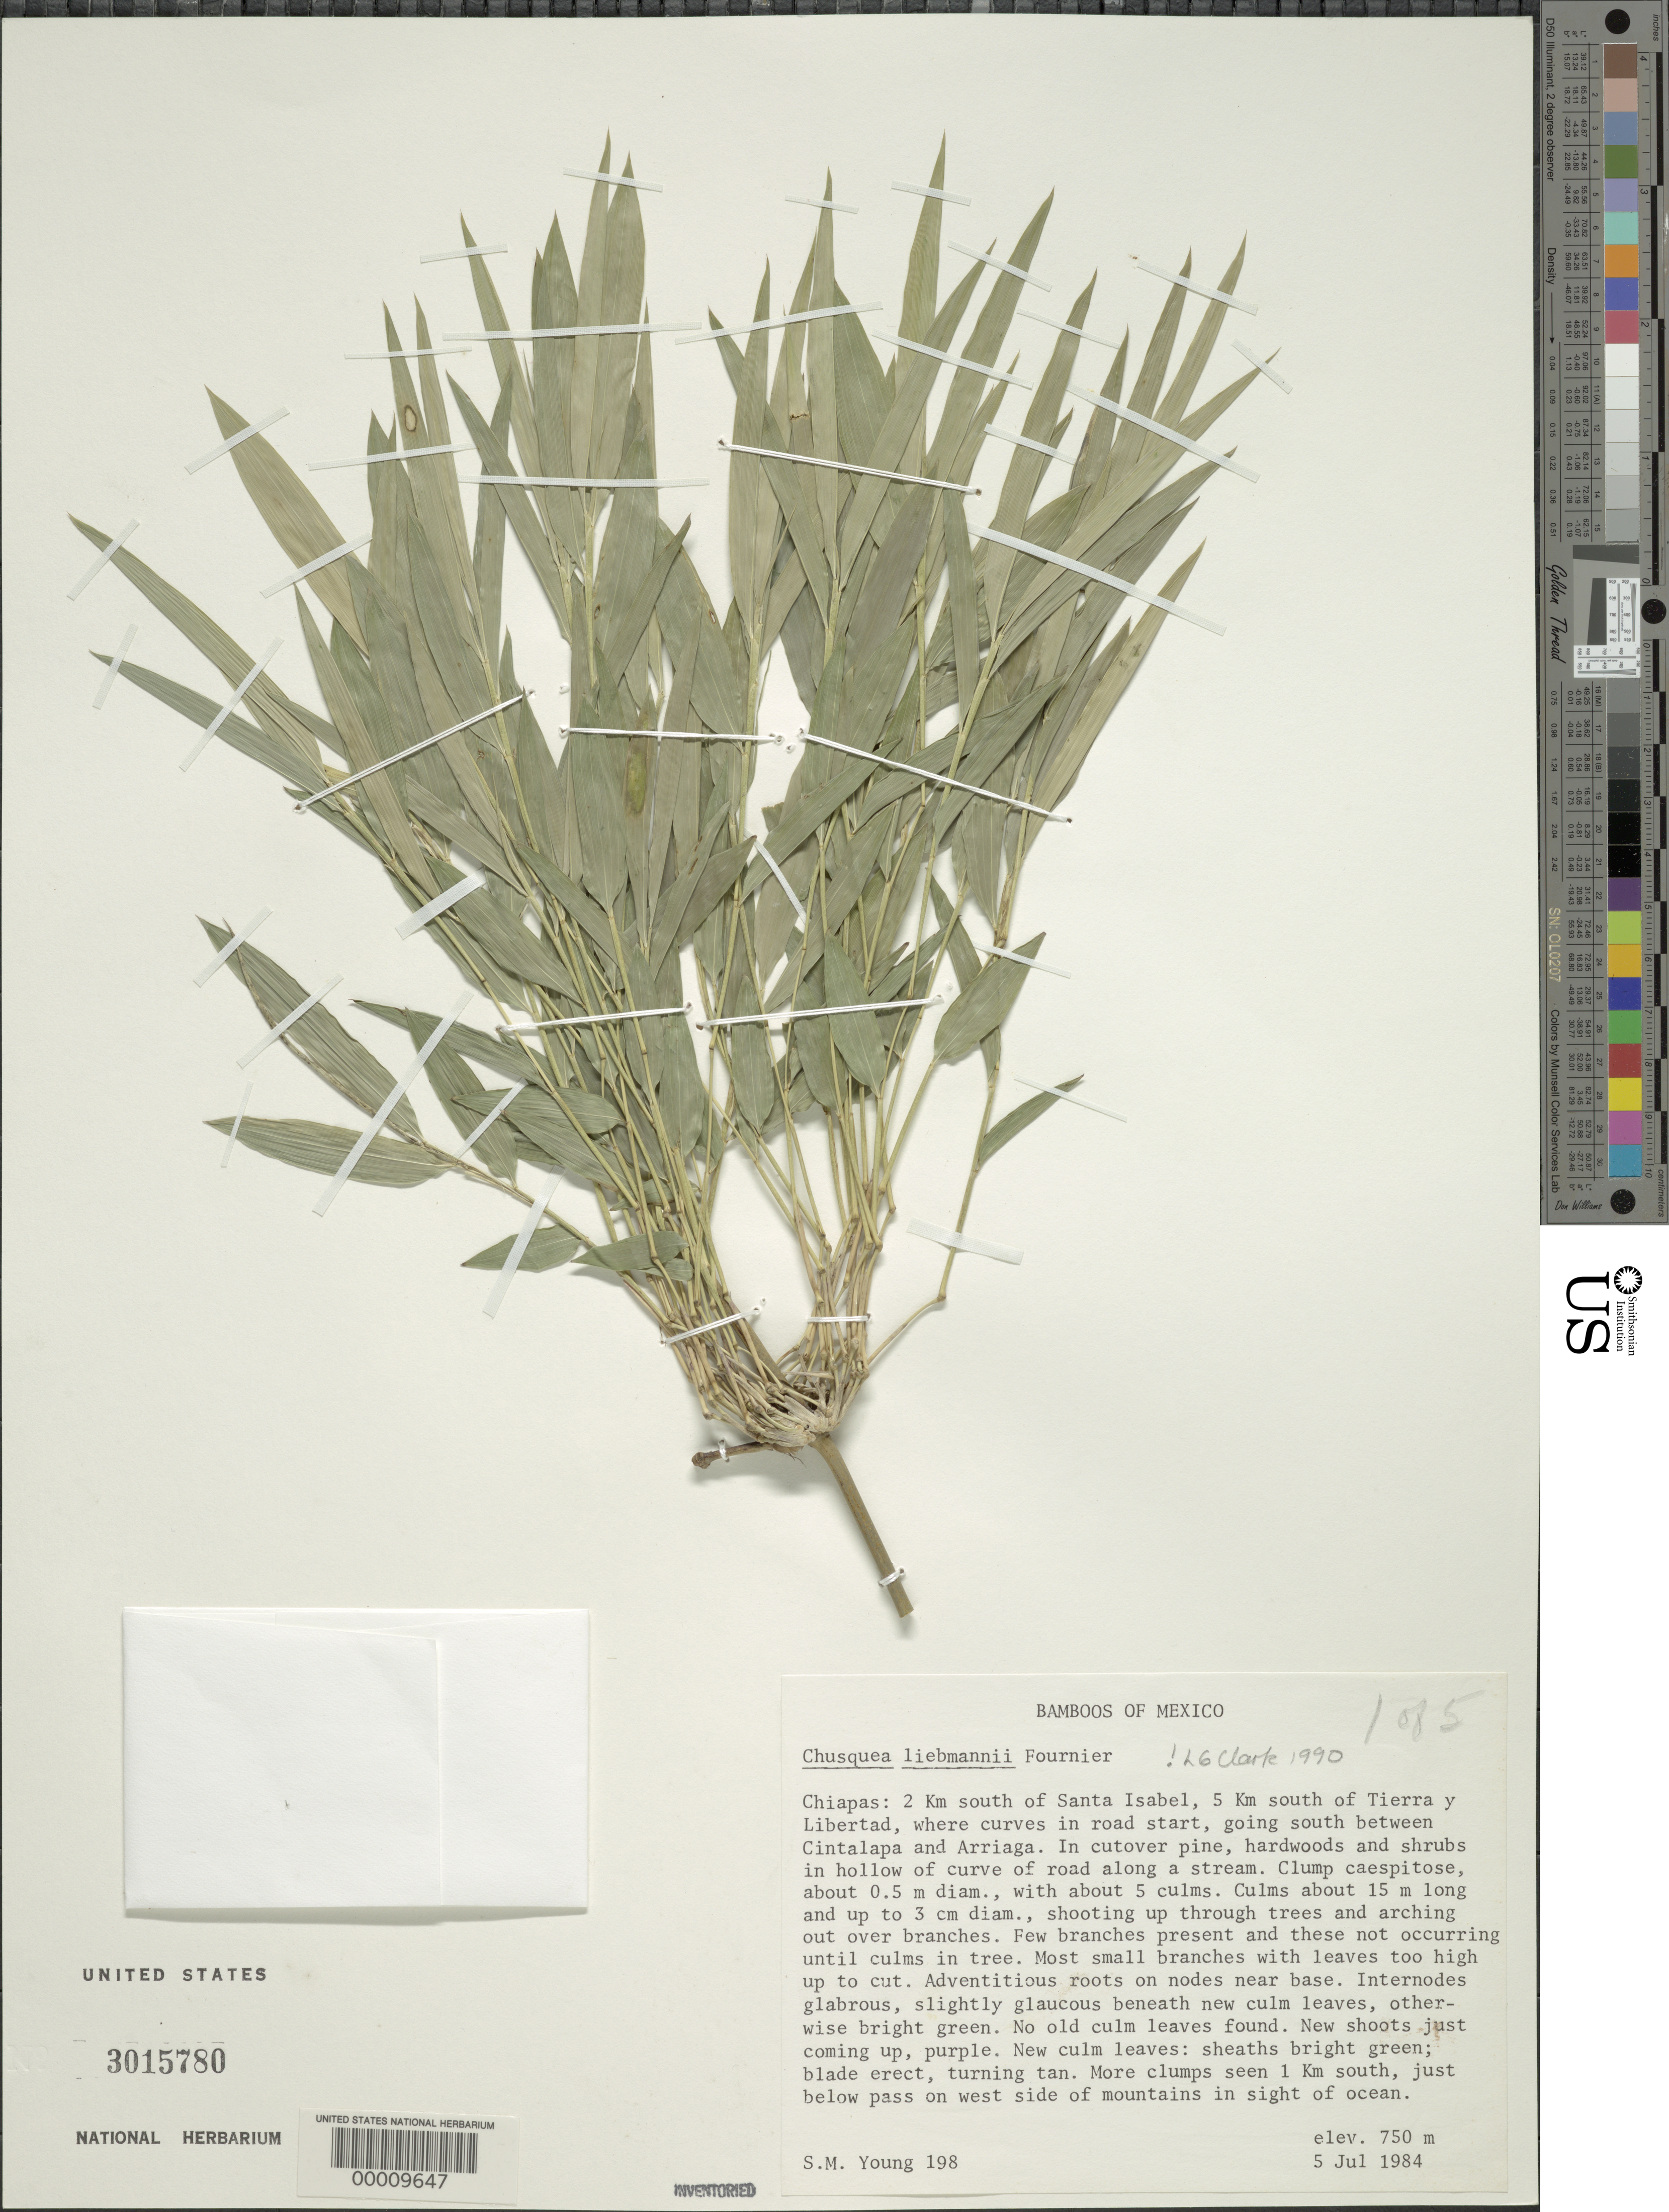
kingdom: Plantae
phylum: Tracheophyta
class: Liliopsida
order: Poales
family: Poaceae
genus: Chusquea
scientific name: Chusquea liebmannii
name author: E. Fourn.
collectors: S. Young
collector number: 198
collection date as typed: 05 Jul 1984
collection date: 1984-07-05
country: Mexico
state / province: Chiapas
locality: Santa isabel, tierra, libertad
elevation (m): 750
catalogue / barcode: US 3015780